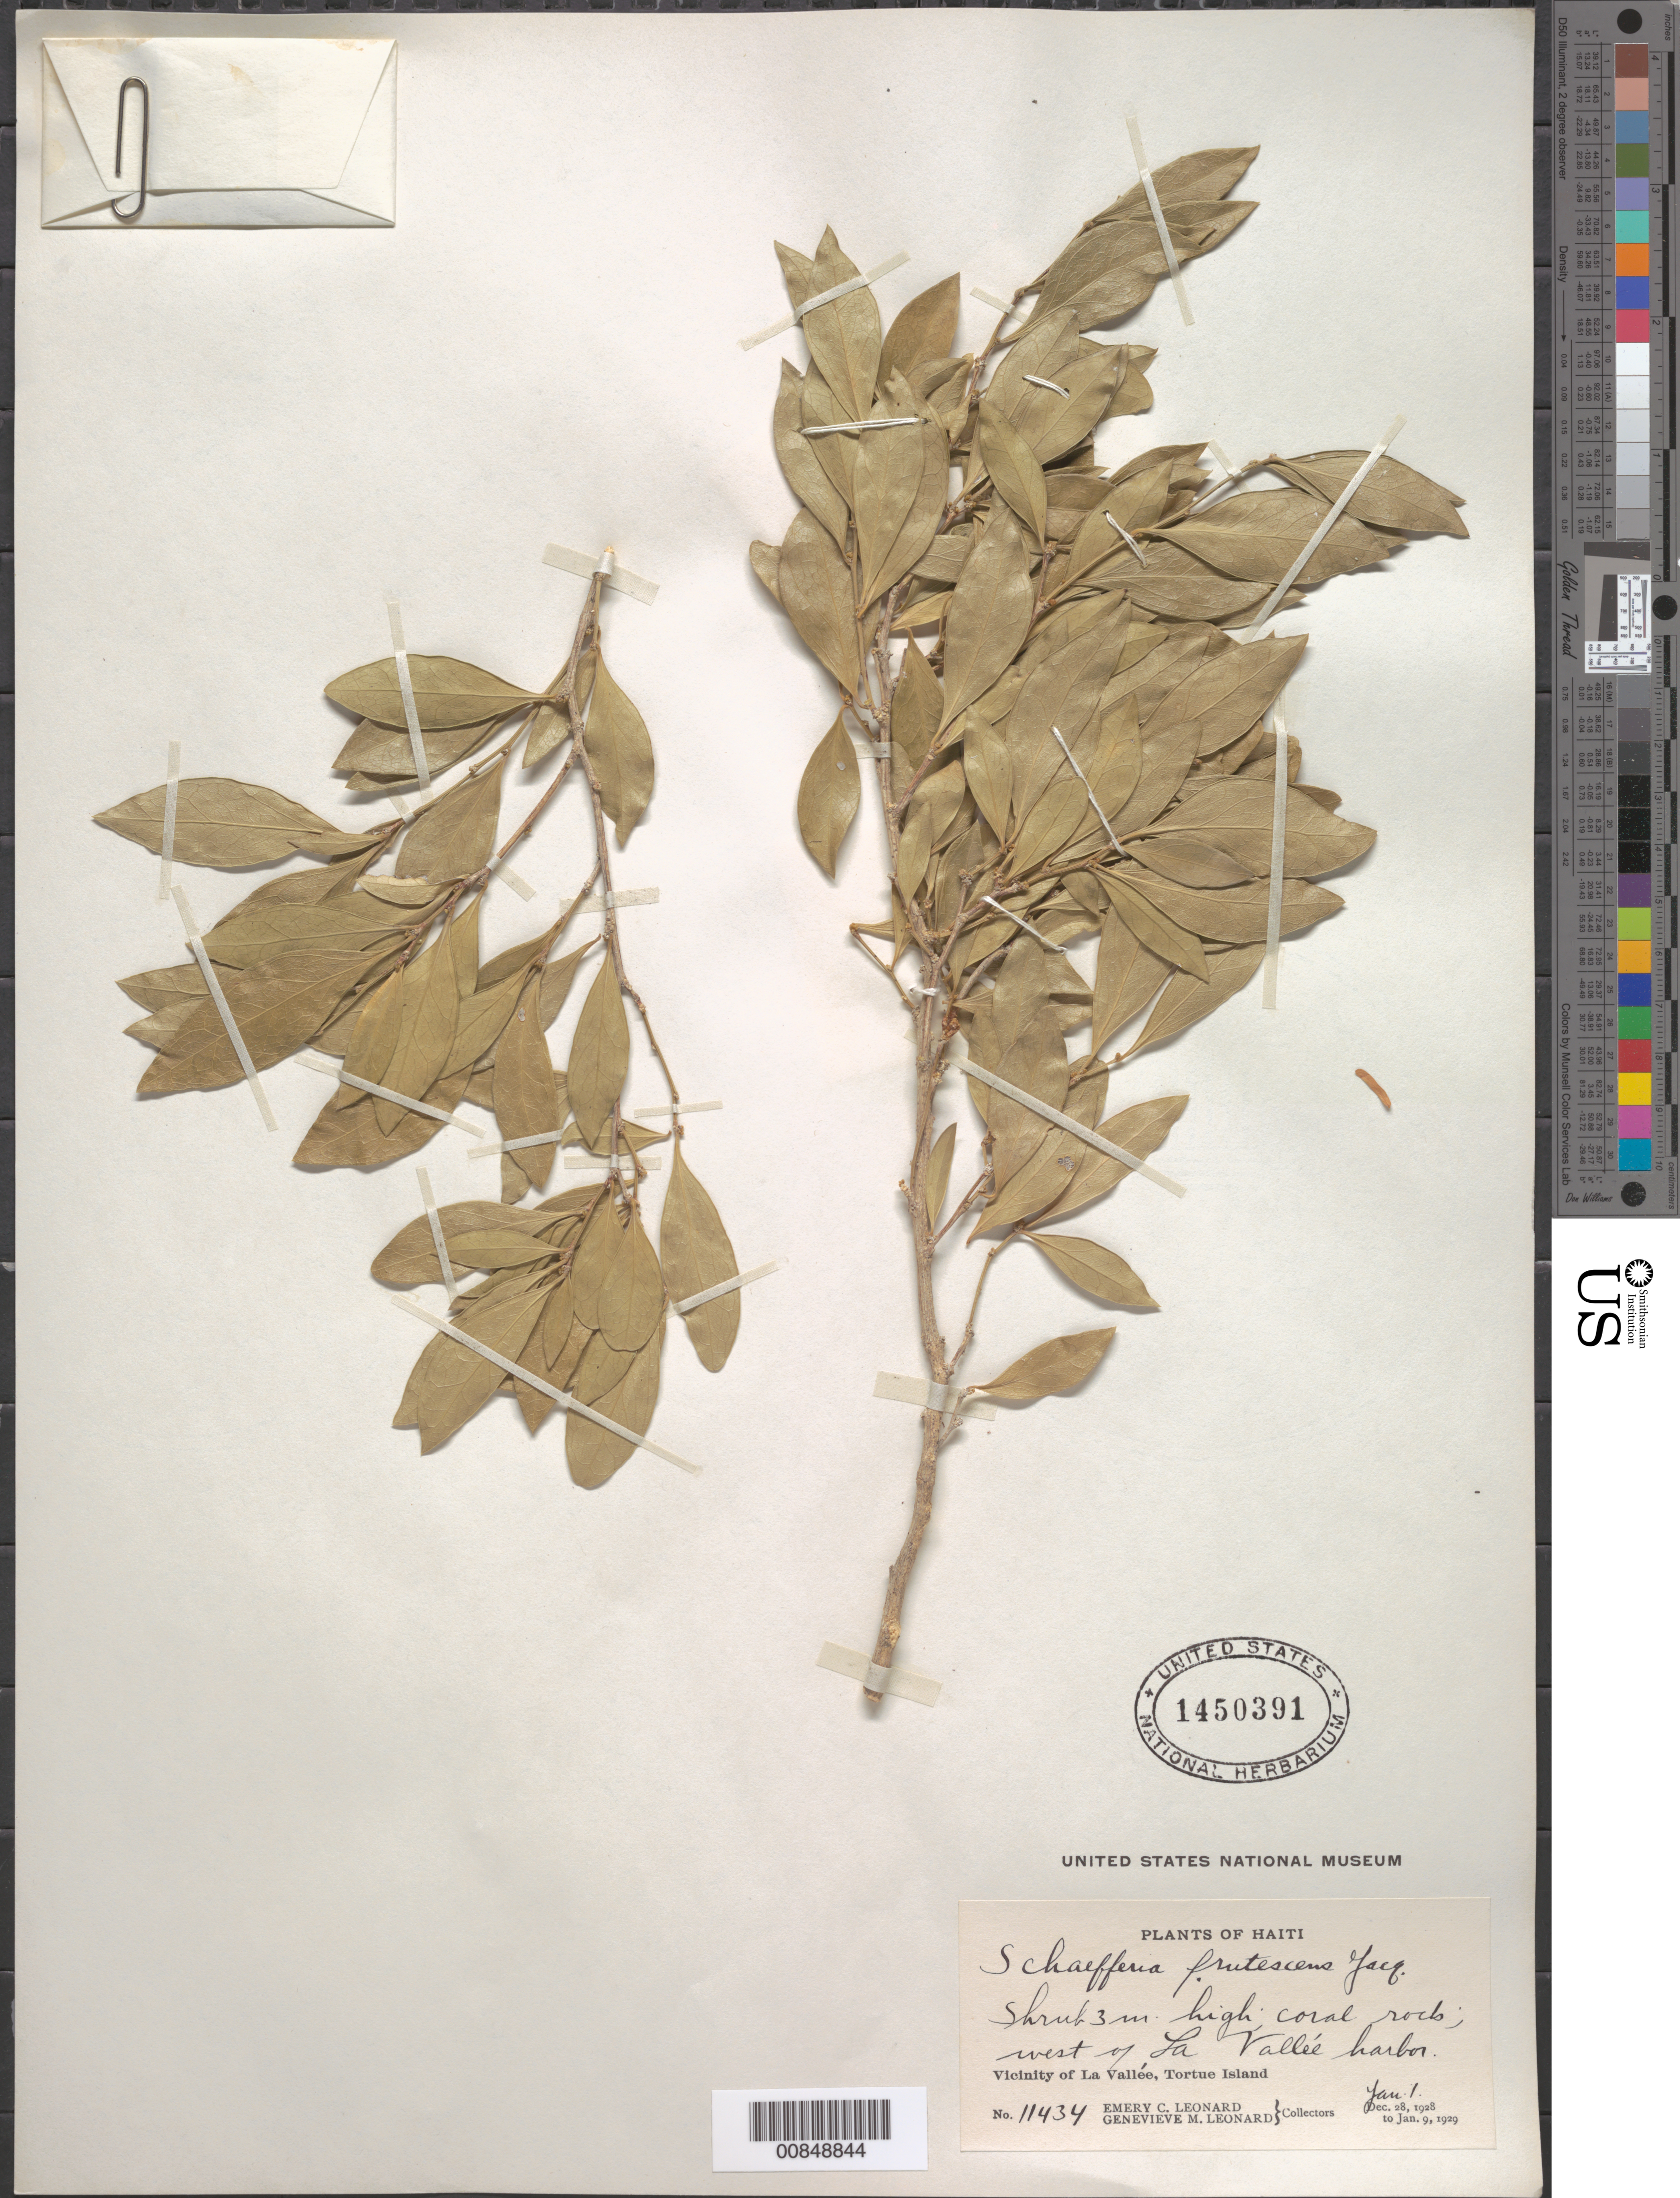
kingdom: Plantae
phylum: Tracheophyta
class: Magnoliopsida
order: Celastrales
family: Celastraceae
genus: Schaefferia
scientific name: Schaefferia frutescens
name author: Jacq.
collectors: E. C. Leonard & G. M. Leonard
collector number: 11434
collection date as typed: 01 Jan 1929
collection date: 1929-01-01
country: Haiti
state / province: Nord-Ouest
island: Île de la Tortue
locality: Vicinity of La Vallée, W of La Vallée harbor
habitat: Coral rock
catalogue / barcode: US 1450391